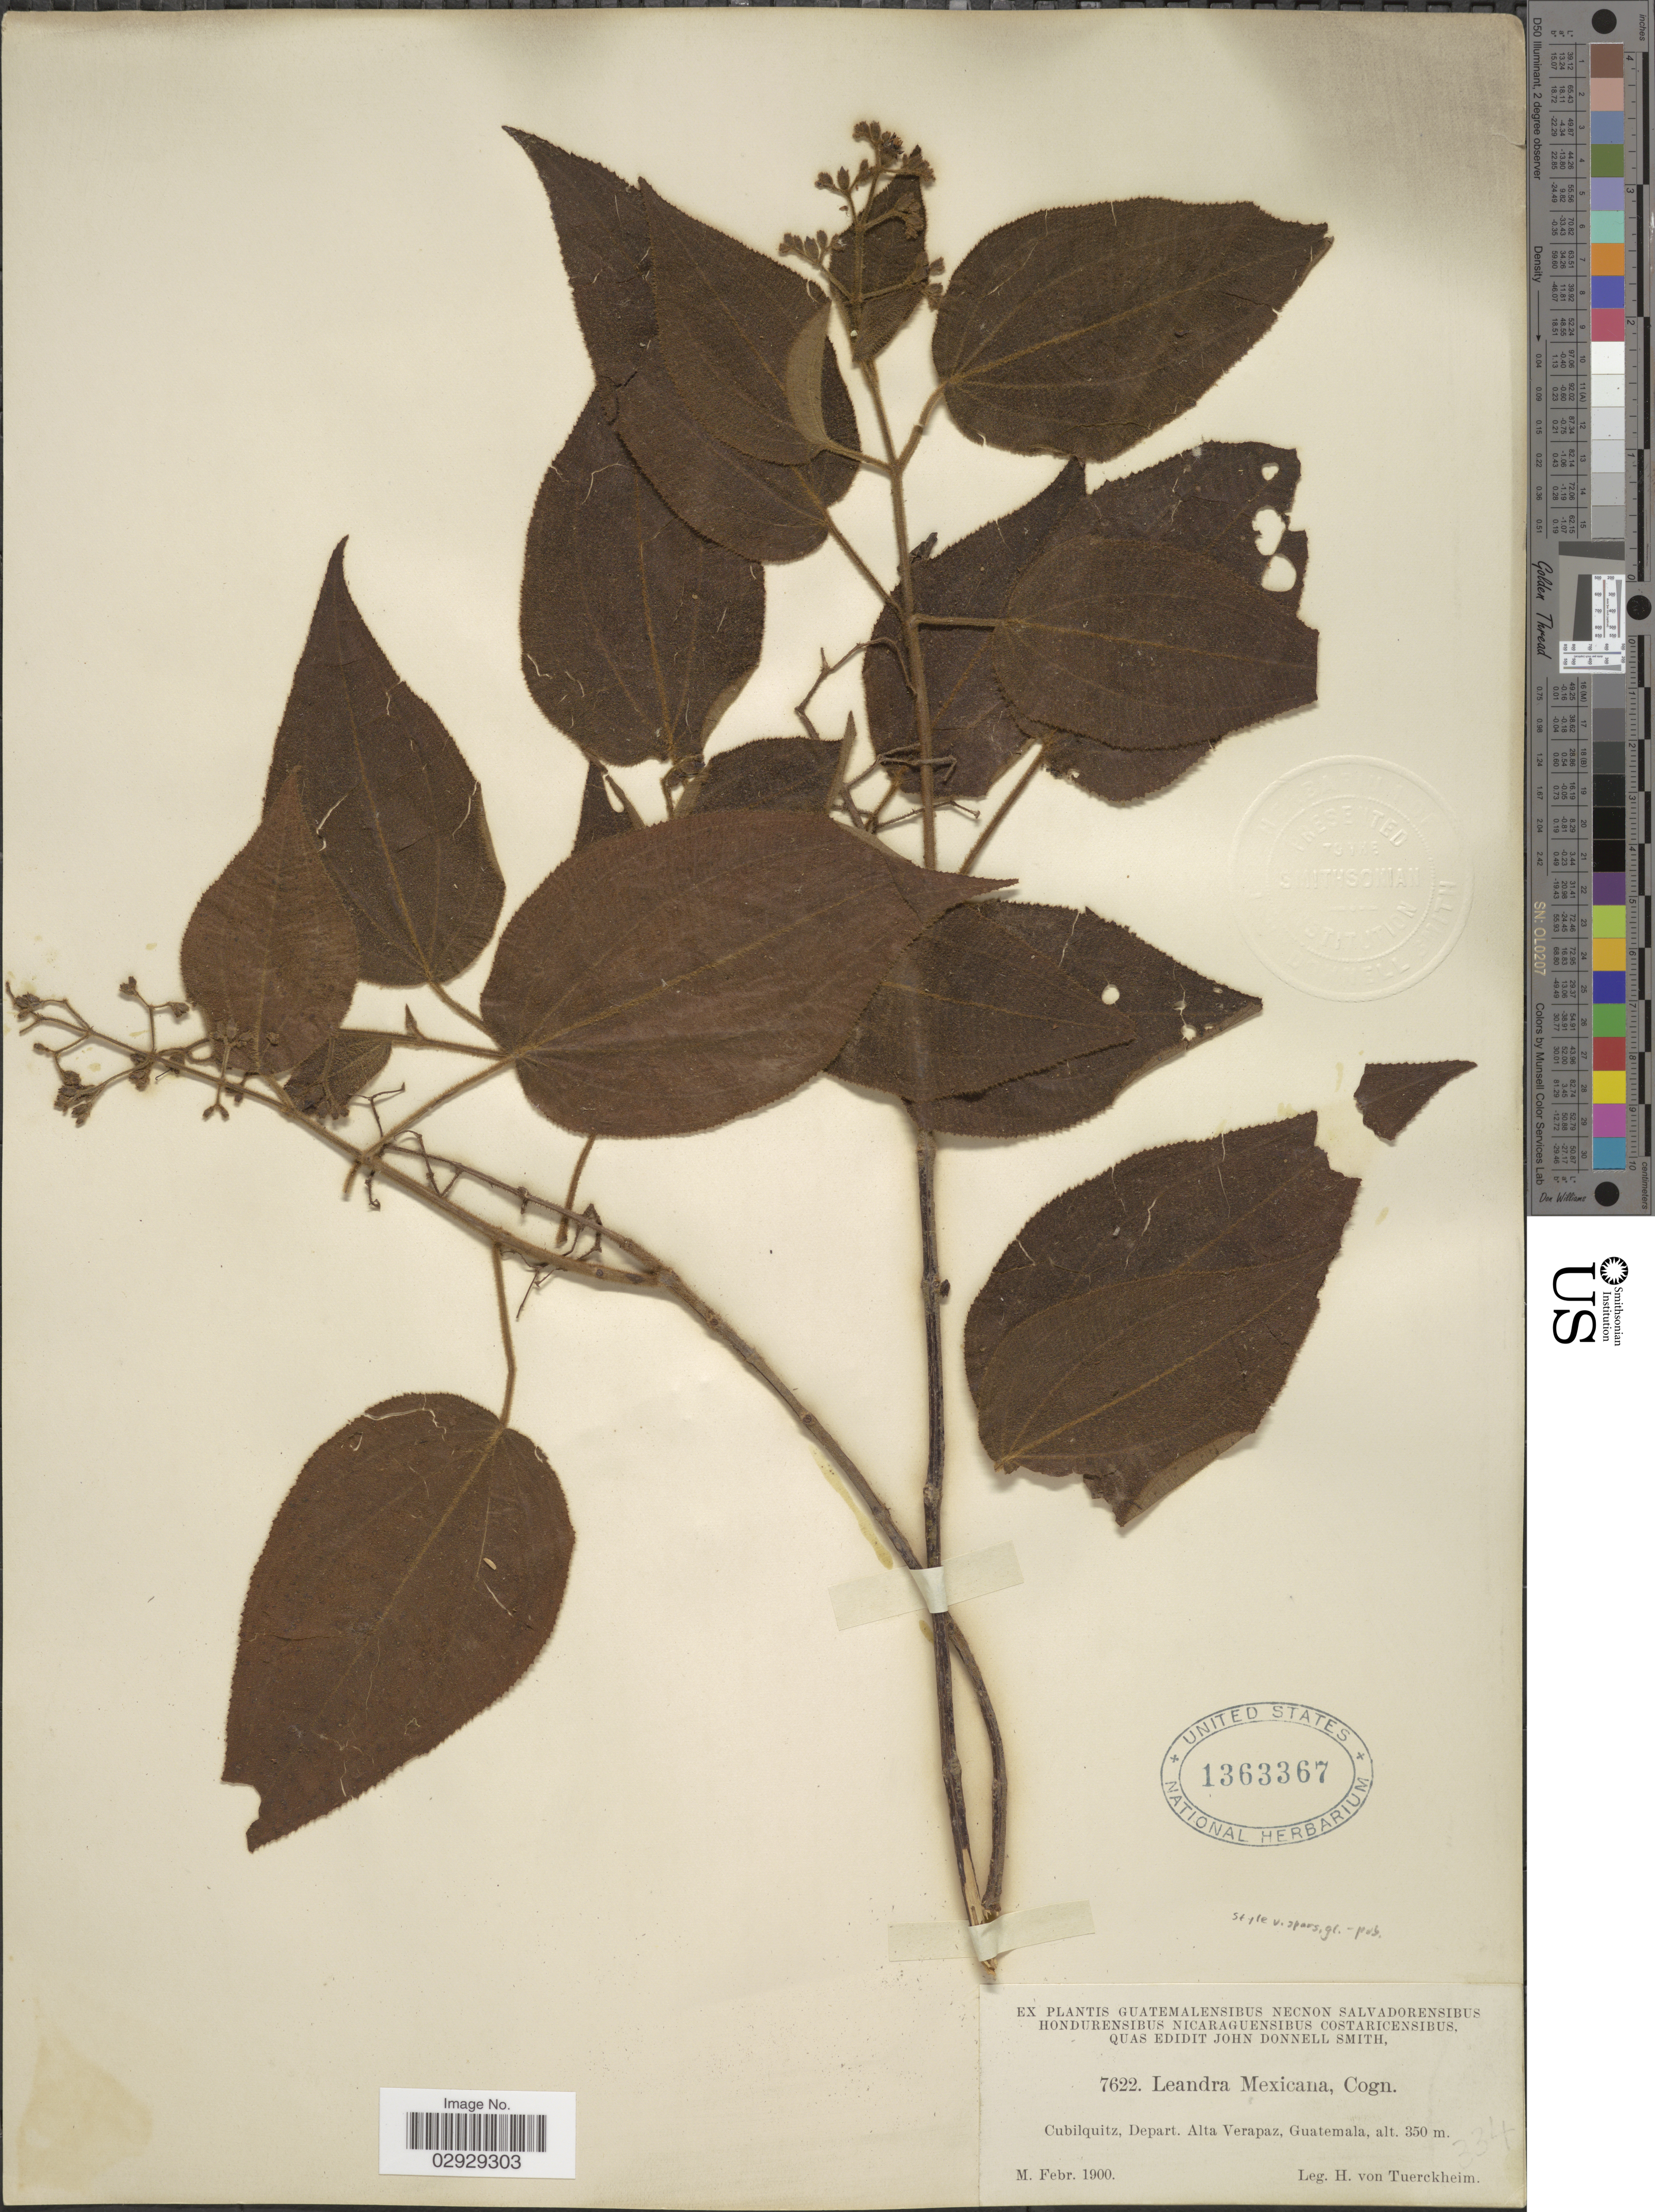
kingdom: Plantae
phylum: Tracheophyta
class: Magnoliopsida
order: Myrtales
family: Melastomataceae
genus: Leandra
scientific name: Leandra mexicana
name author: (Naudin) Cogn.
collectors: H. von Türckheim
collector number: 7622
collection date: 1900-02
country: Guatemala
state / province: Alta Verapaz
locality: Cubilquitz, Depart. Alta Verapaz.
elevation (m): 350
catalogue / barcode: US 1363367